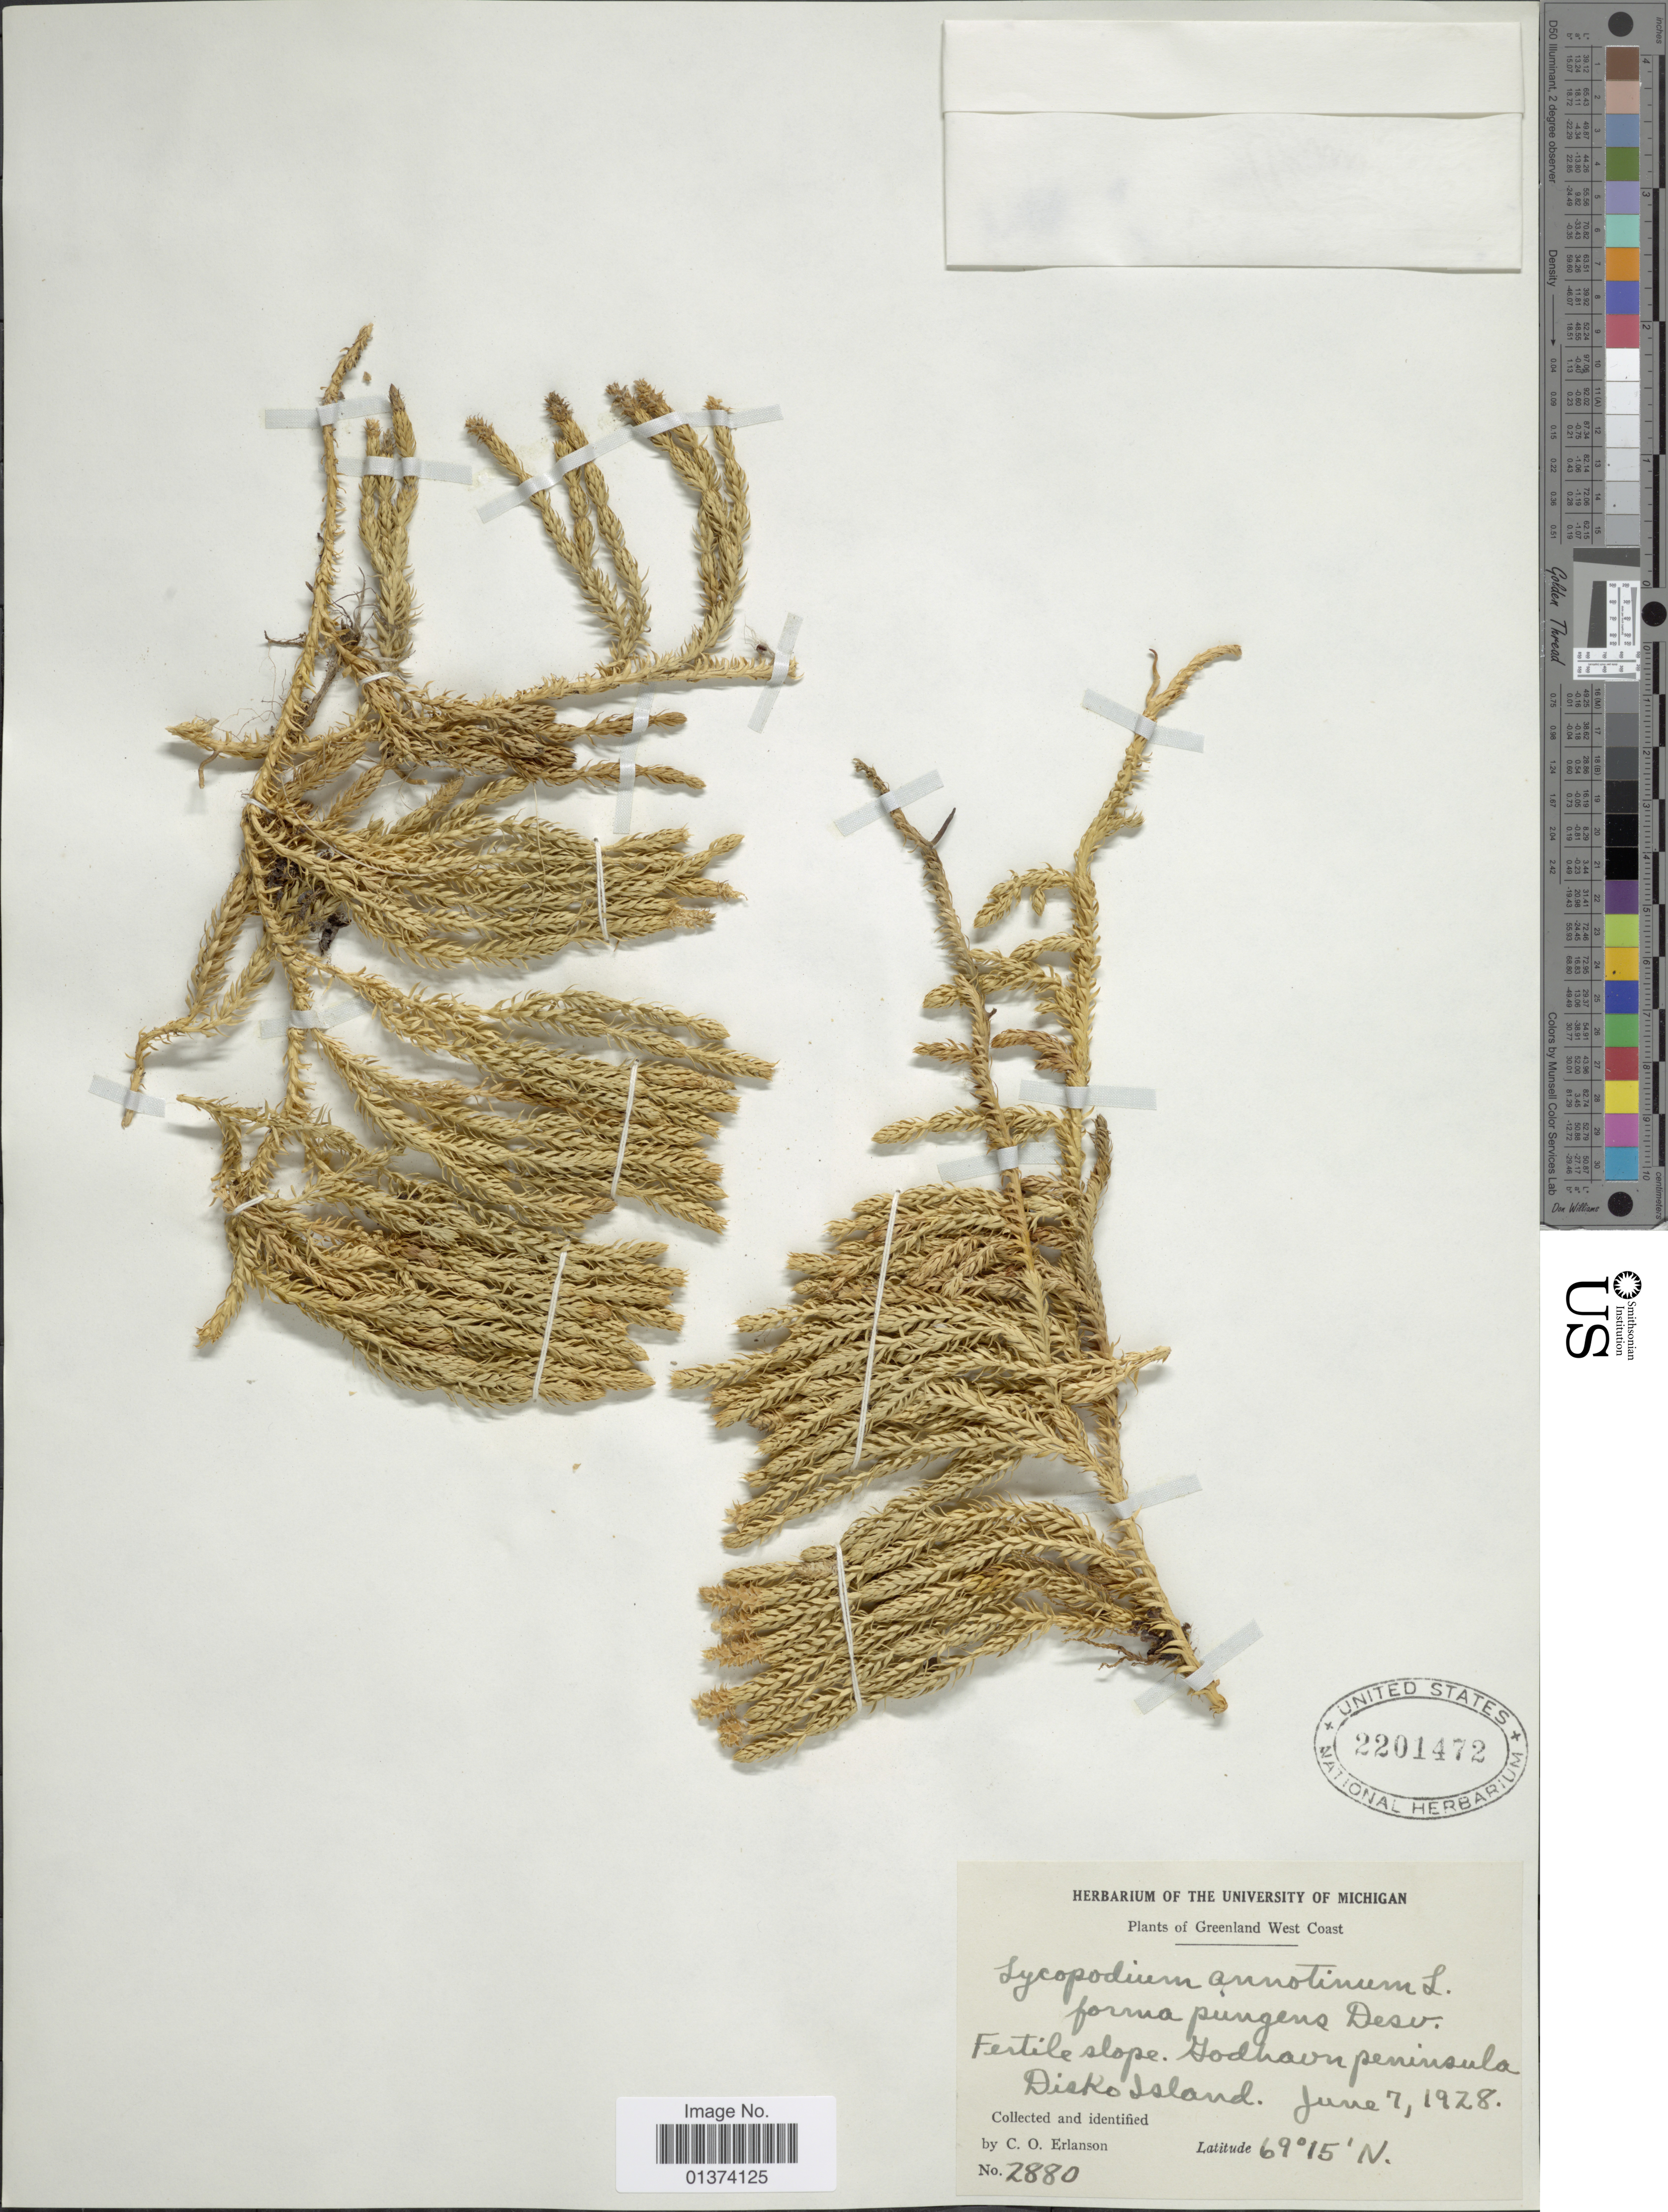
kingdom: Plantae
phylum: Tracheophyta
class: Lycopodiopsida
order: Lycopodiales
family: Lycopodiaceae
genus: Spinulum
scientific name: Spinulum annotinum subsp. annotinum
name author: (L.) A. Haines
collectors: C. O. Erlanson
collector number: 2880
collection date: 1928-06-07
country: Greenland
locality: Greenland West Coast, Fertile slope, Godhavn peninsula, Disko Island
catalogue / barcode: US 2201472